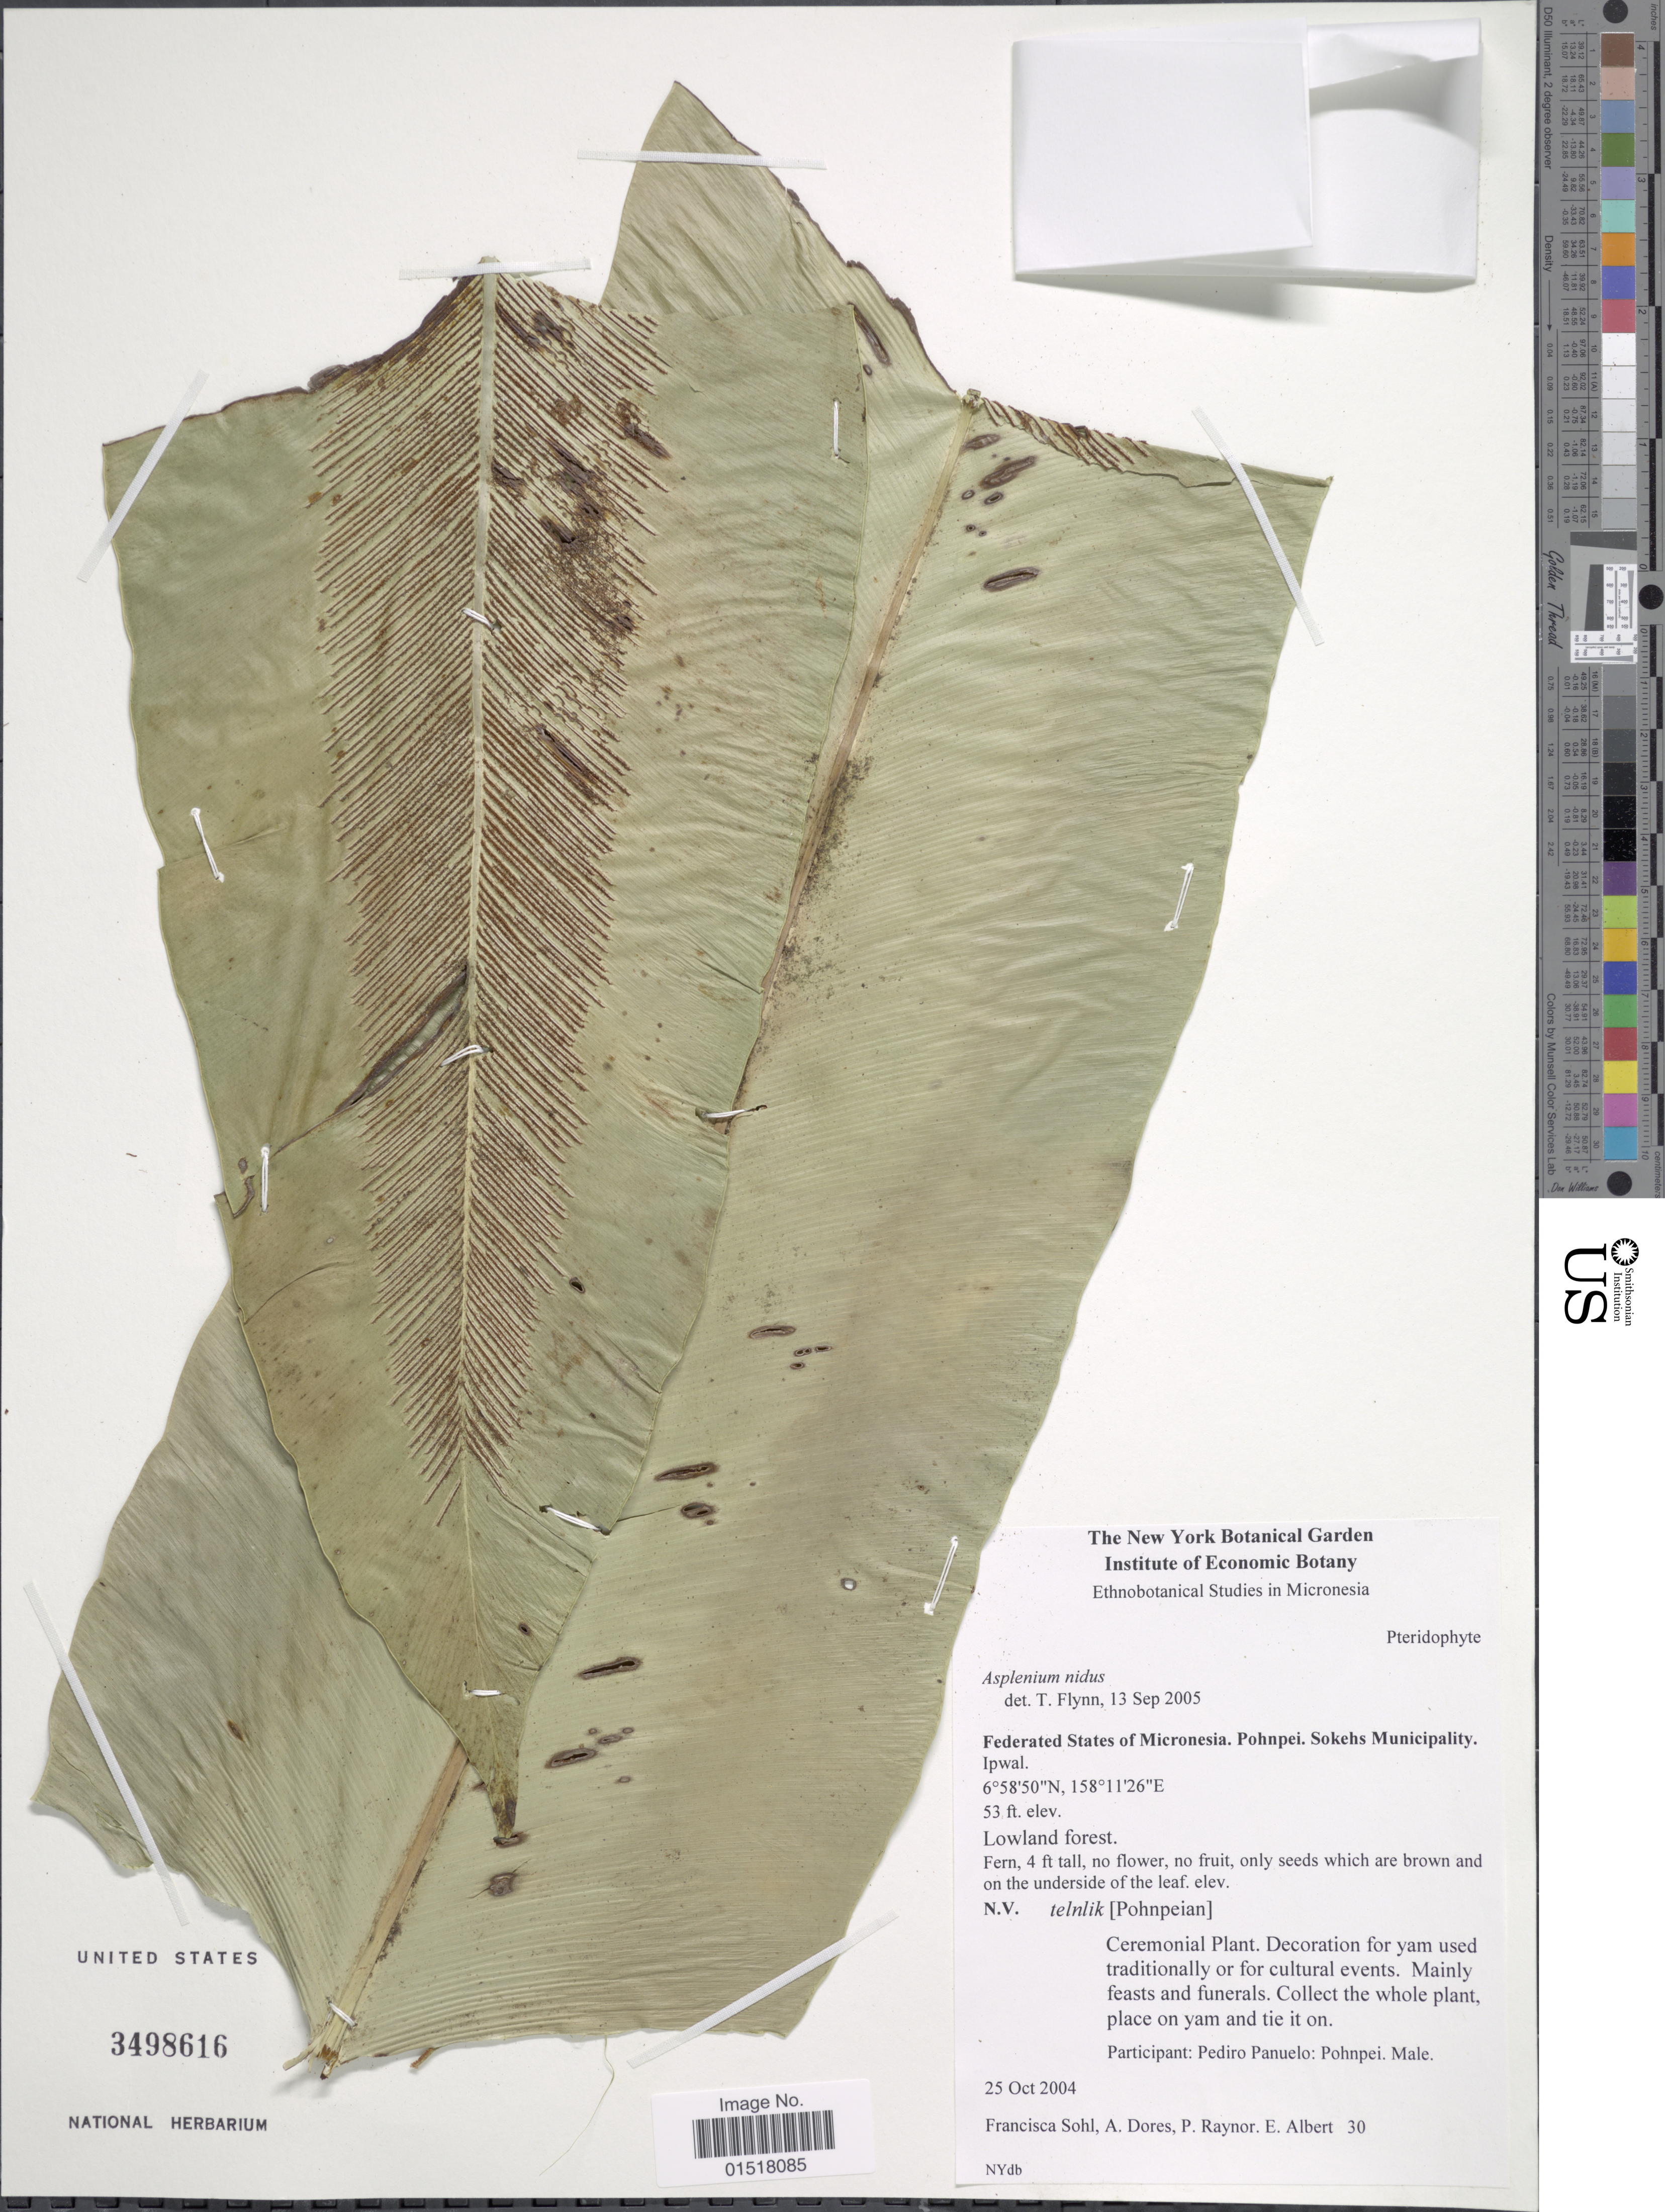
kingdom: Plantae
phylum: Tracheophyta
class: Polypodiopsida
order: Polypodiales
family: Aspleniaceae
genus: Asplenium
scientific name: Asplenium nidus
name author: L.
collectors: F. Sohl, A. Dores, P. Raynor & E. Albert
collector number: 30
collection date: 2004-10-25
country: Micronesia, Federated States of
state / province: Pohnpei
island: Pohnpei [Ponape]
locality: Federated States of Micronesia. Pohnpei. Sokehs Municipality. Ipwal.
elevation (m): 16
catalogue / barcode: US 3498616